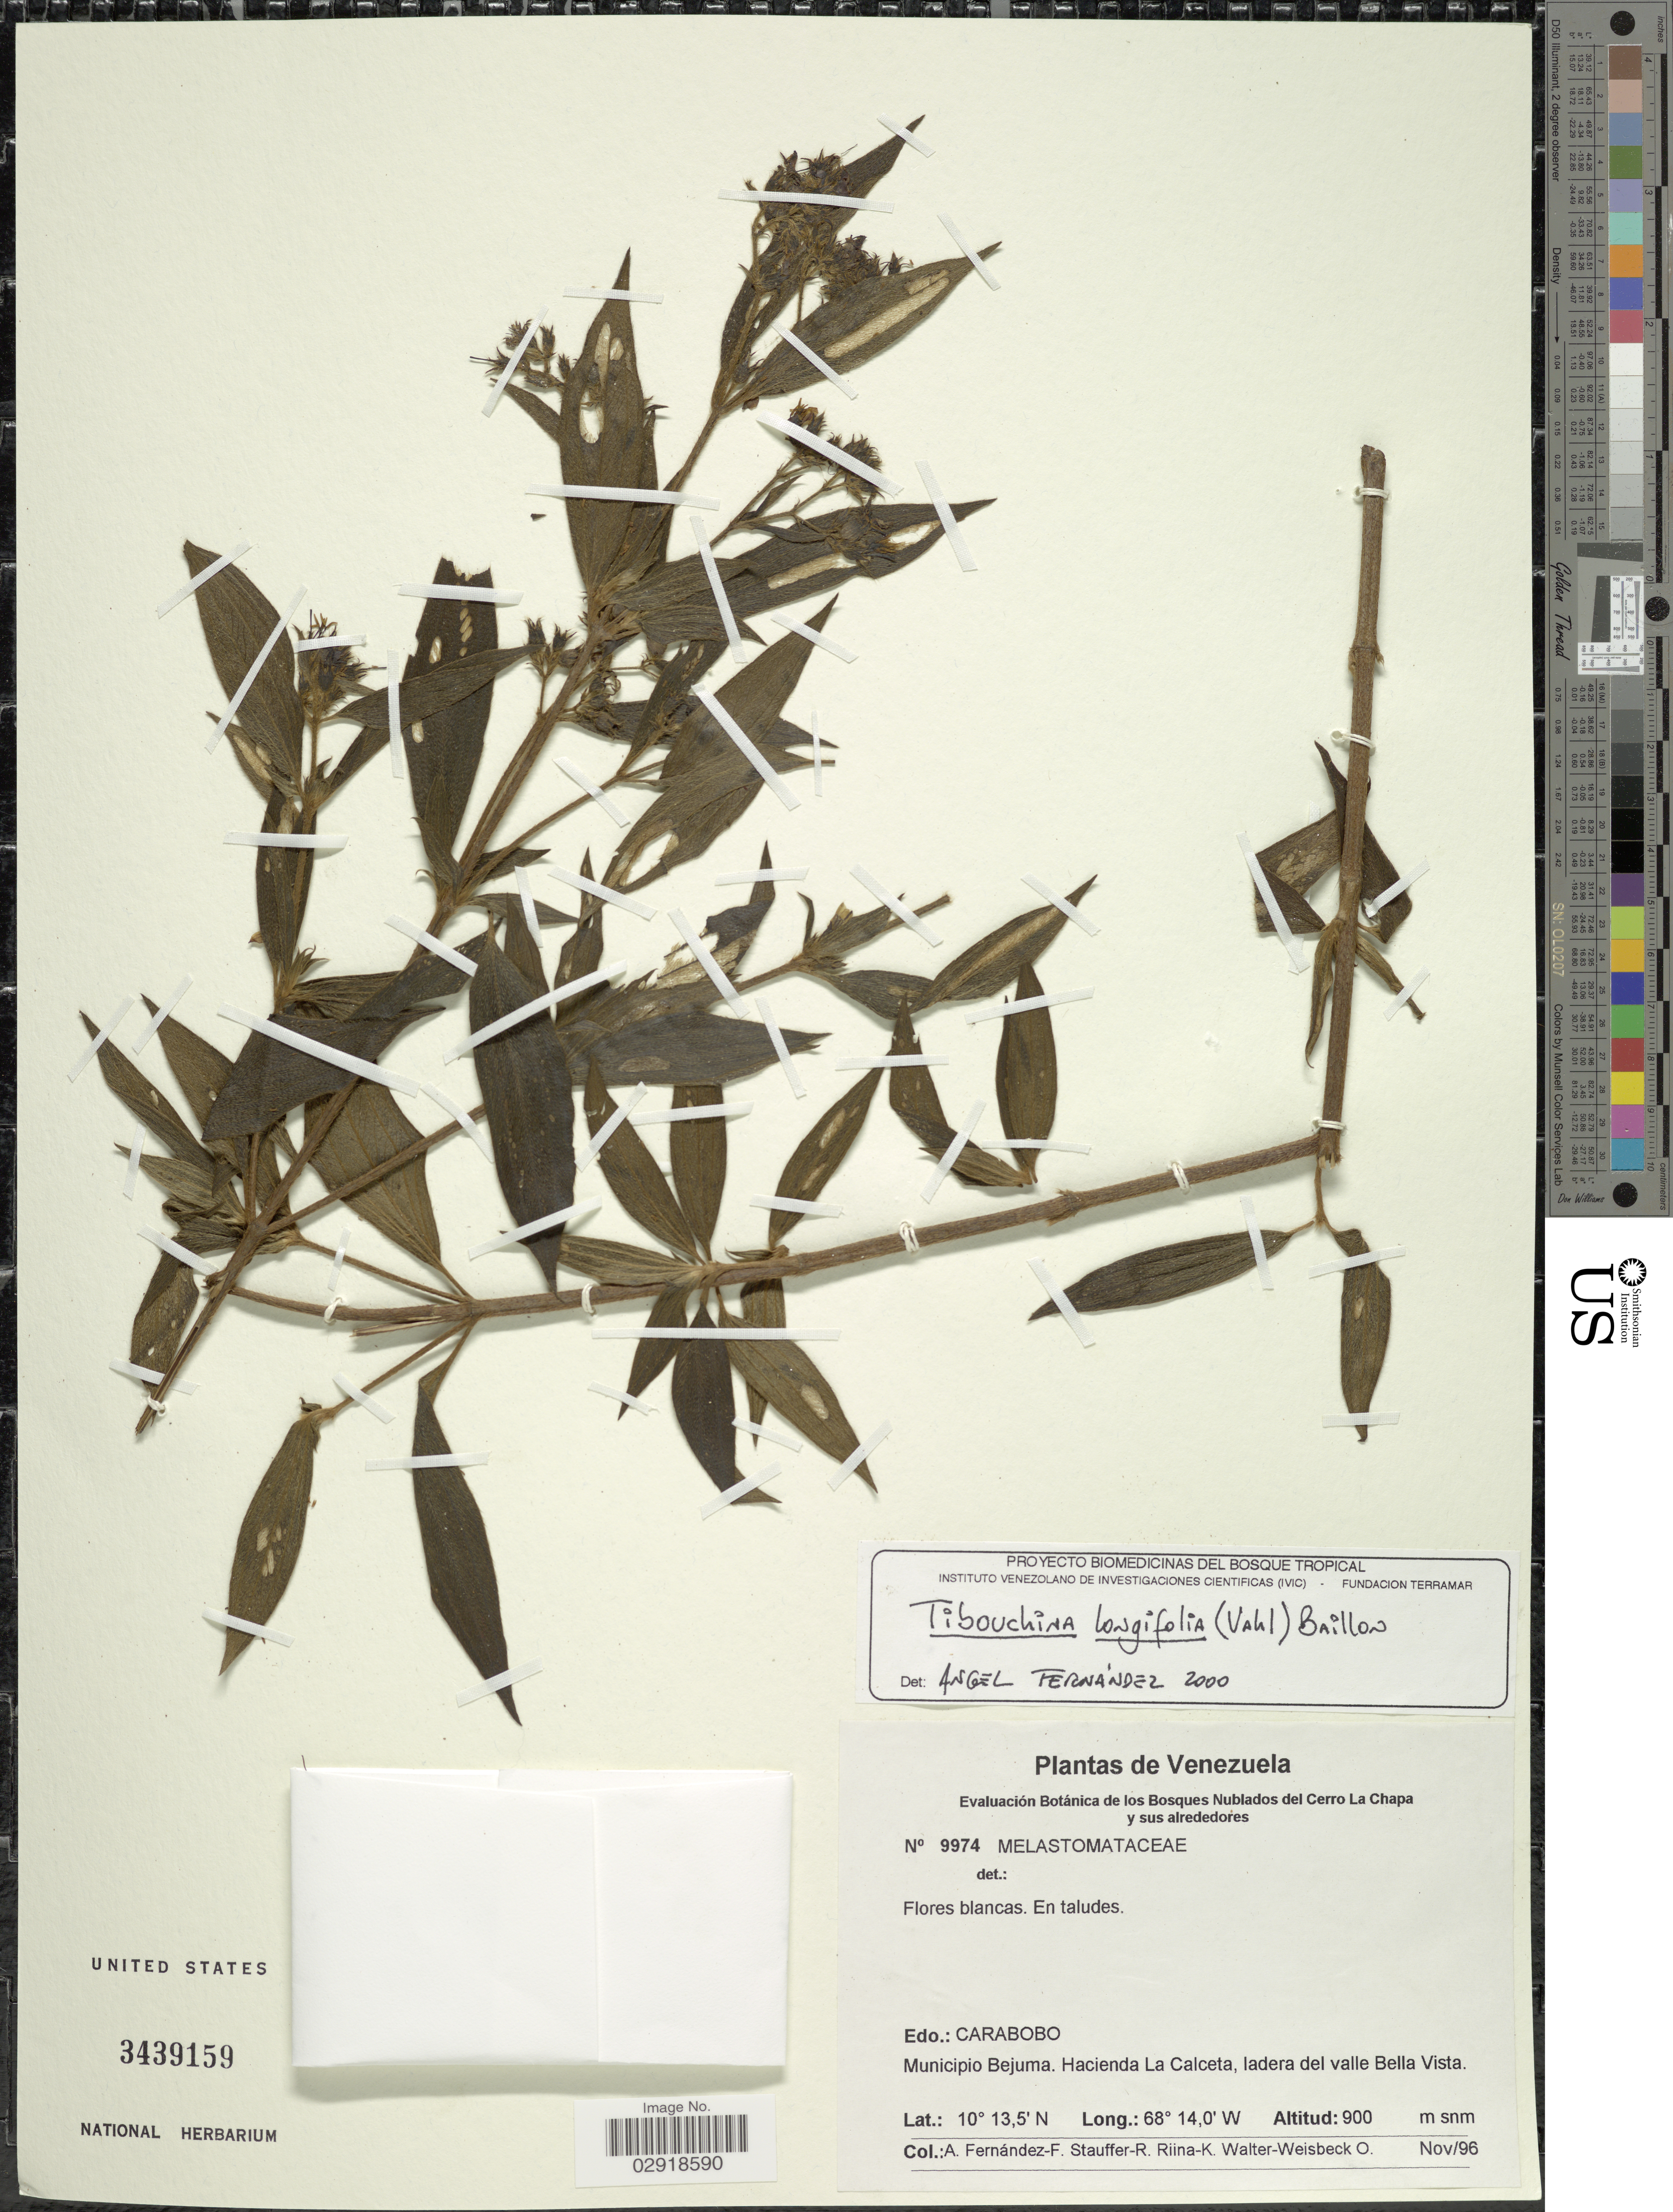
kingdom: Plantae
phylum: Tracheophyta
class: Magnoliopsida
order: Myrtales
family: Melastomataceae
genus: Chaetogastra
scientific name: Chaetogastra longifolia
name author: (Vahl) DC.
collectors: A. Fernández F., R. Stauffer, K. Riina & O. Walter-Weisbeck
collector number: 9974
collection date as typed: Transcribed d/m/y: /11/96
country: Venezuela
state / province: Carabobo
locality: Edo.: Carabobo. Municipio Bejuma. Hacienda La Calceta, ladera del valle Bella Vista.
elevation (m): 900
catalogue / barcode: US 3439159